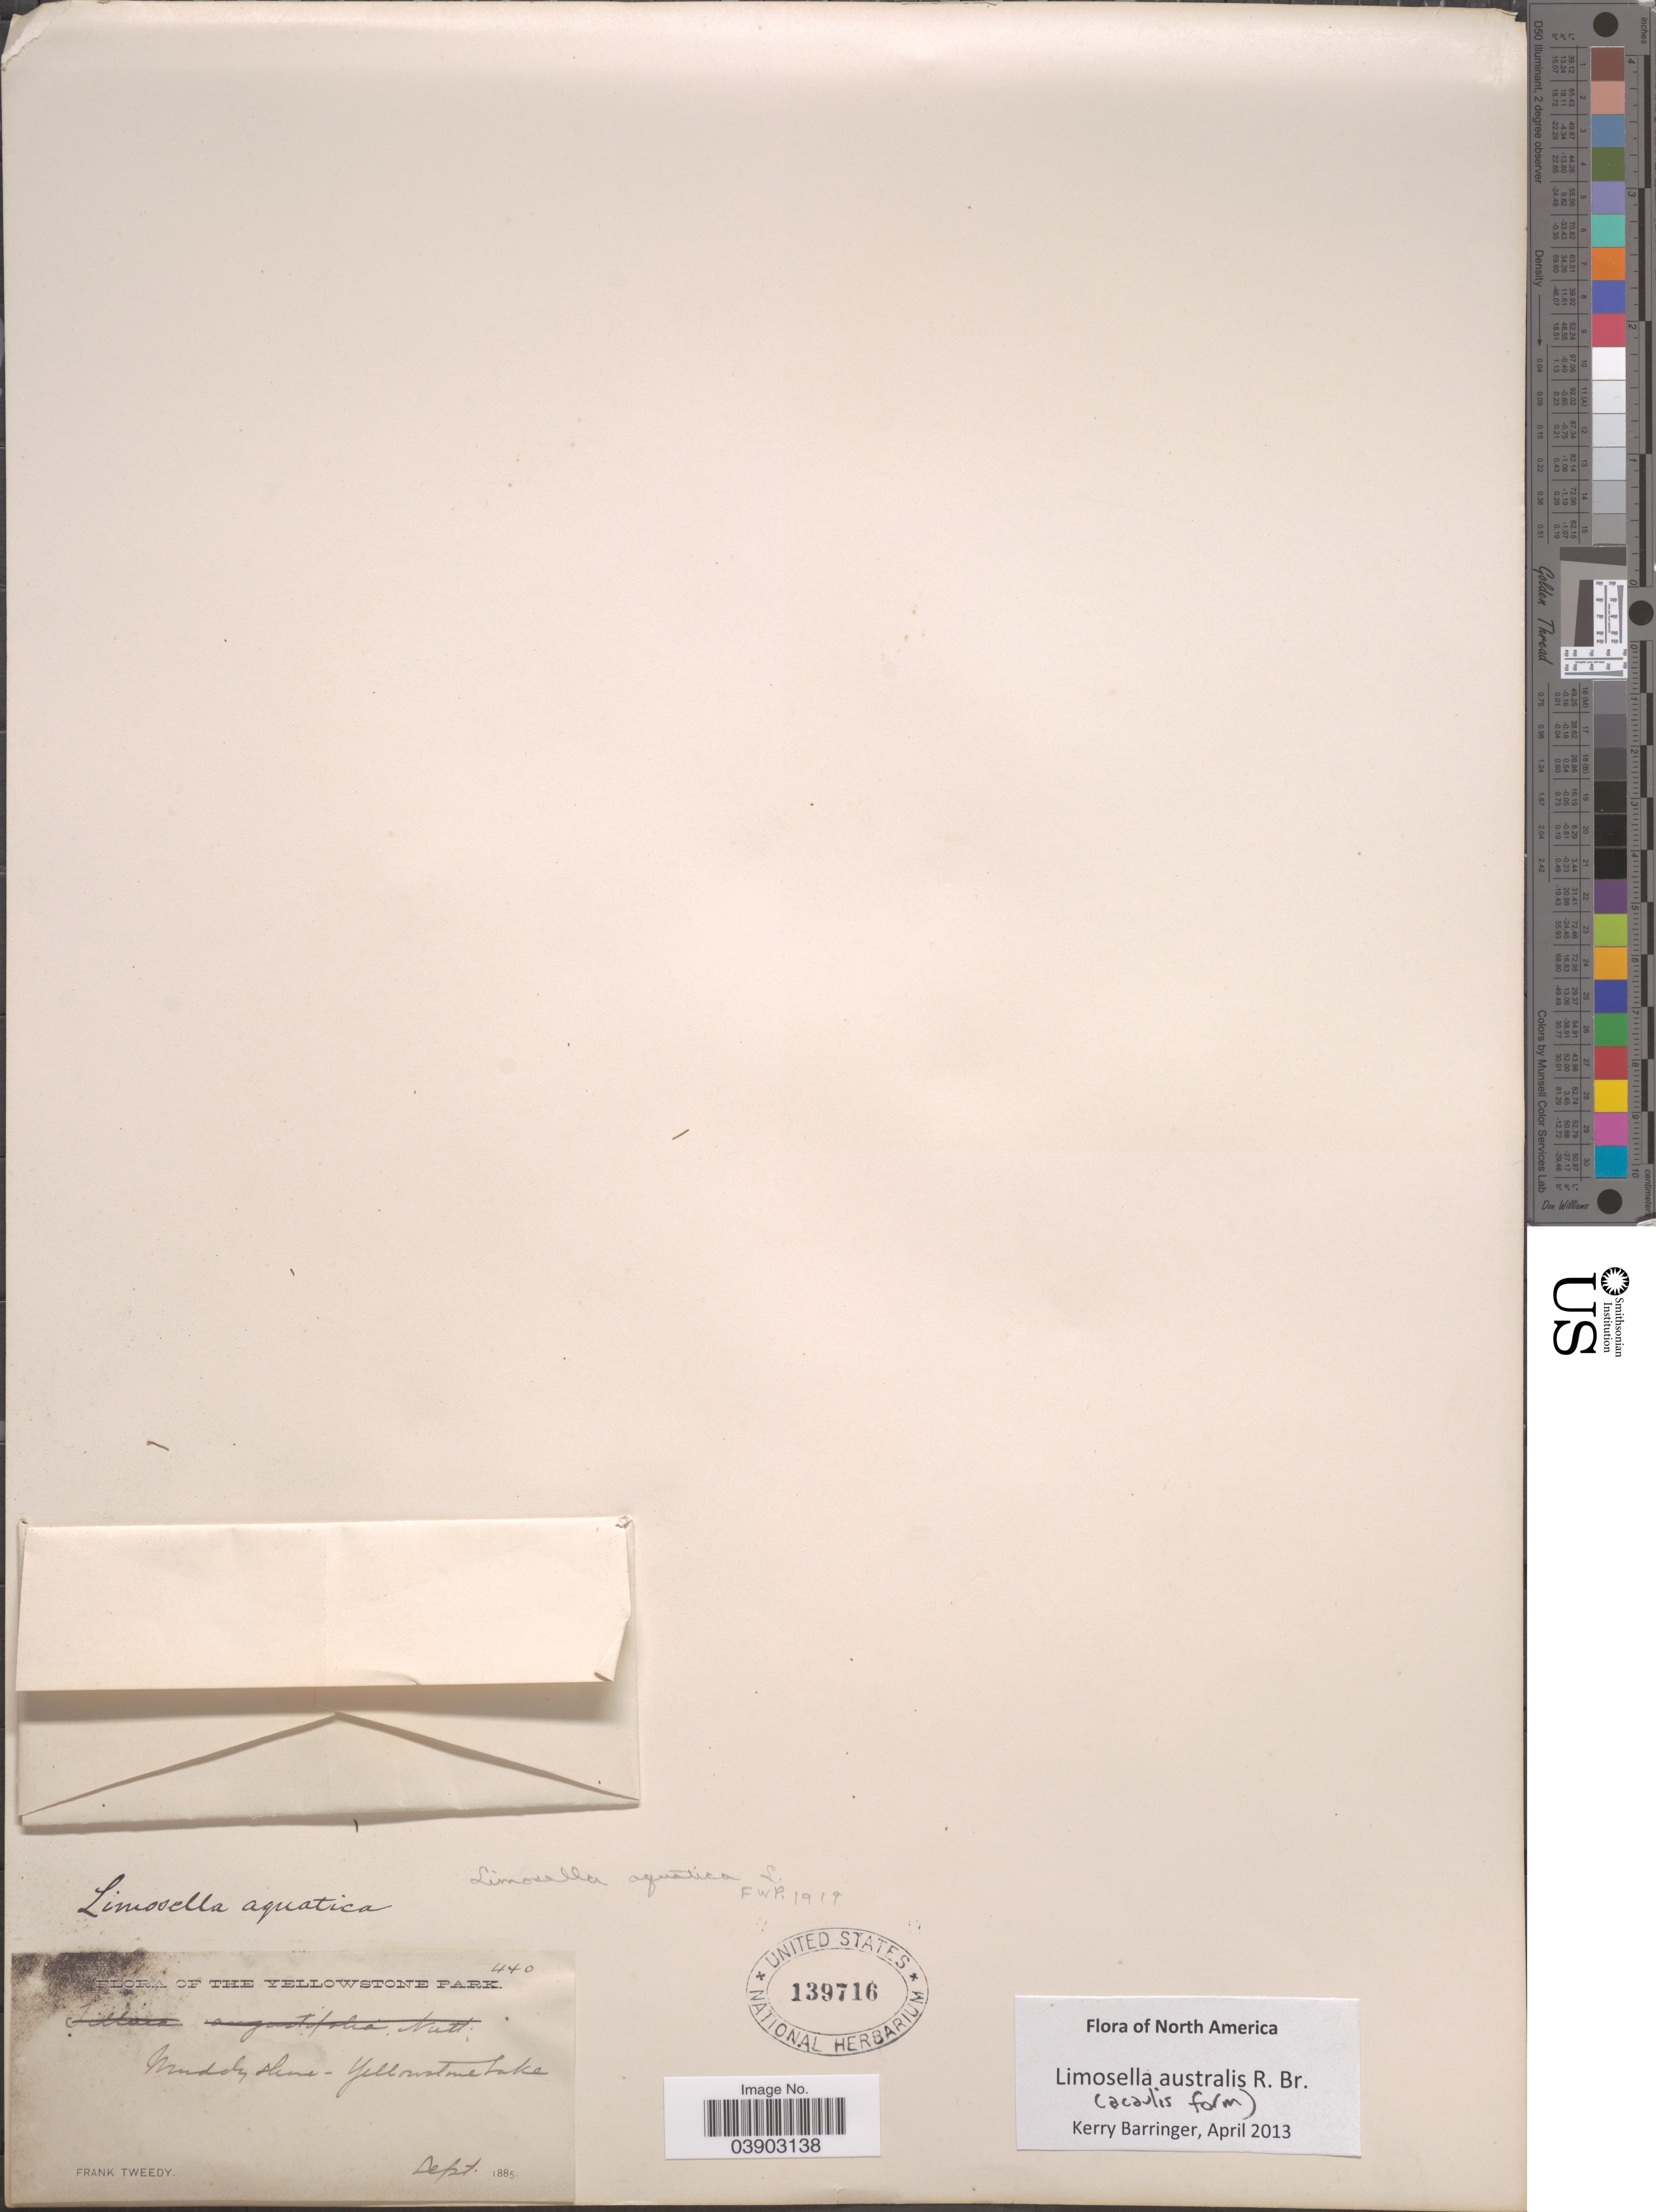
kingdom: Plantae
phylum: Tracheophyta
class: Magnoliopsida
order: Lamiales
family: Scrophulariaceae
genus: Limosella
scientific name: Limosella aquatica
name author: L.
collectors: F. Tweedy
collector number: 440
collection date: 1885-09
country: United States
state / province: Wyoming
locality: Yellowstone Park. Yellowstone Lake.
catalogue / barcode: US 139716